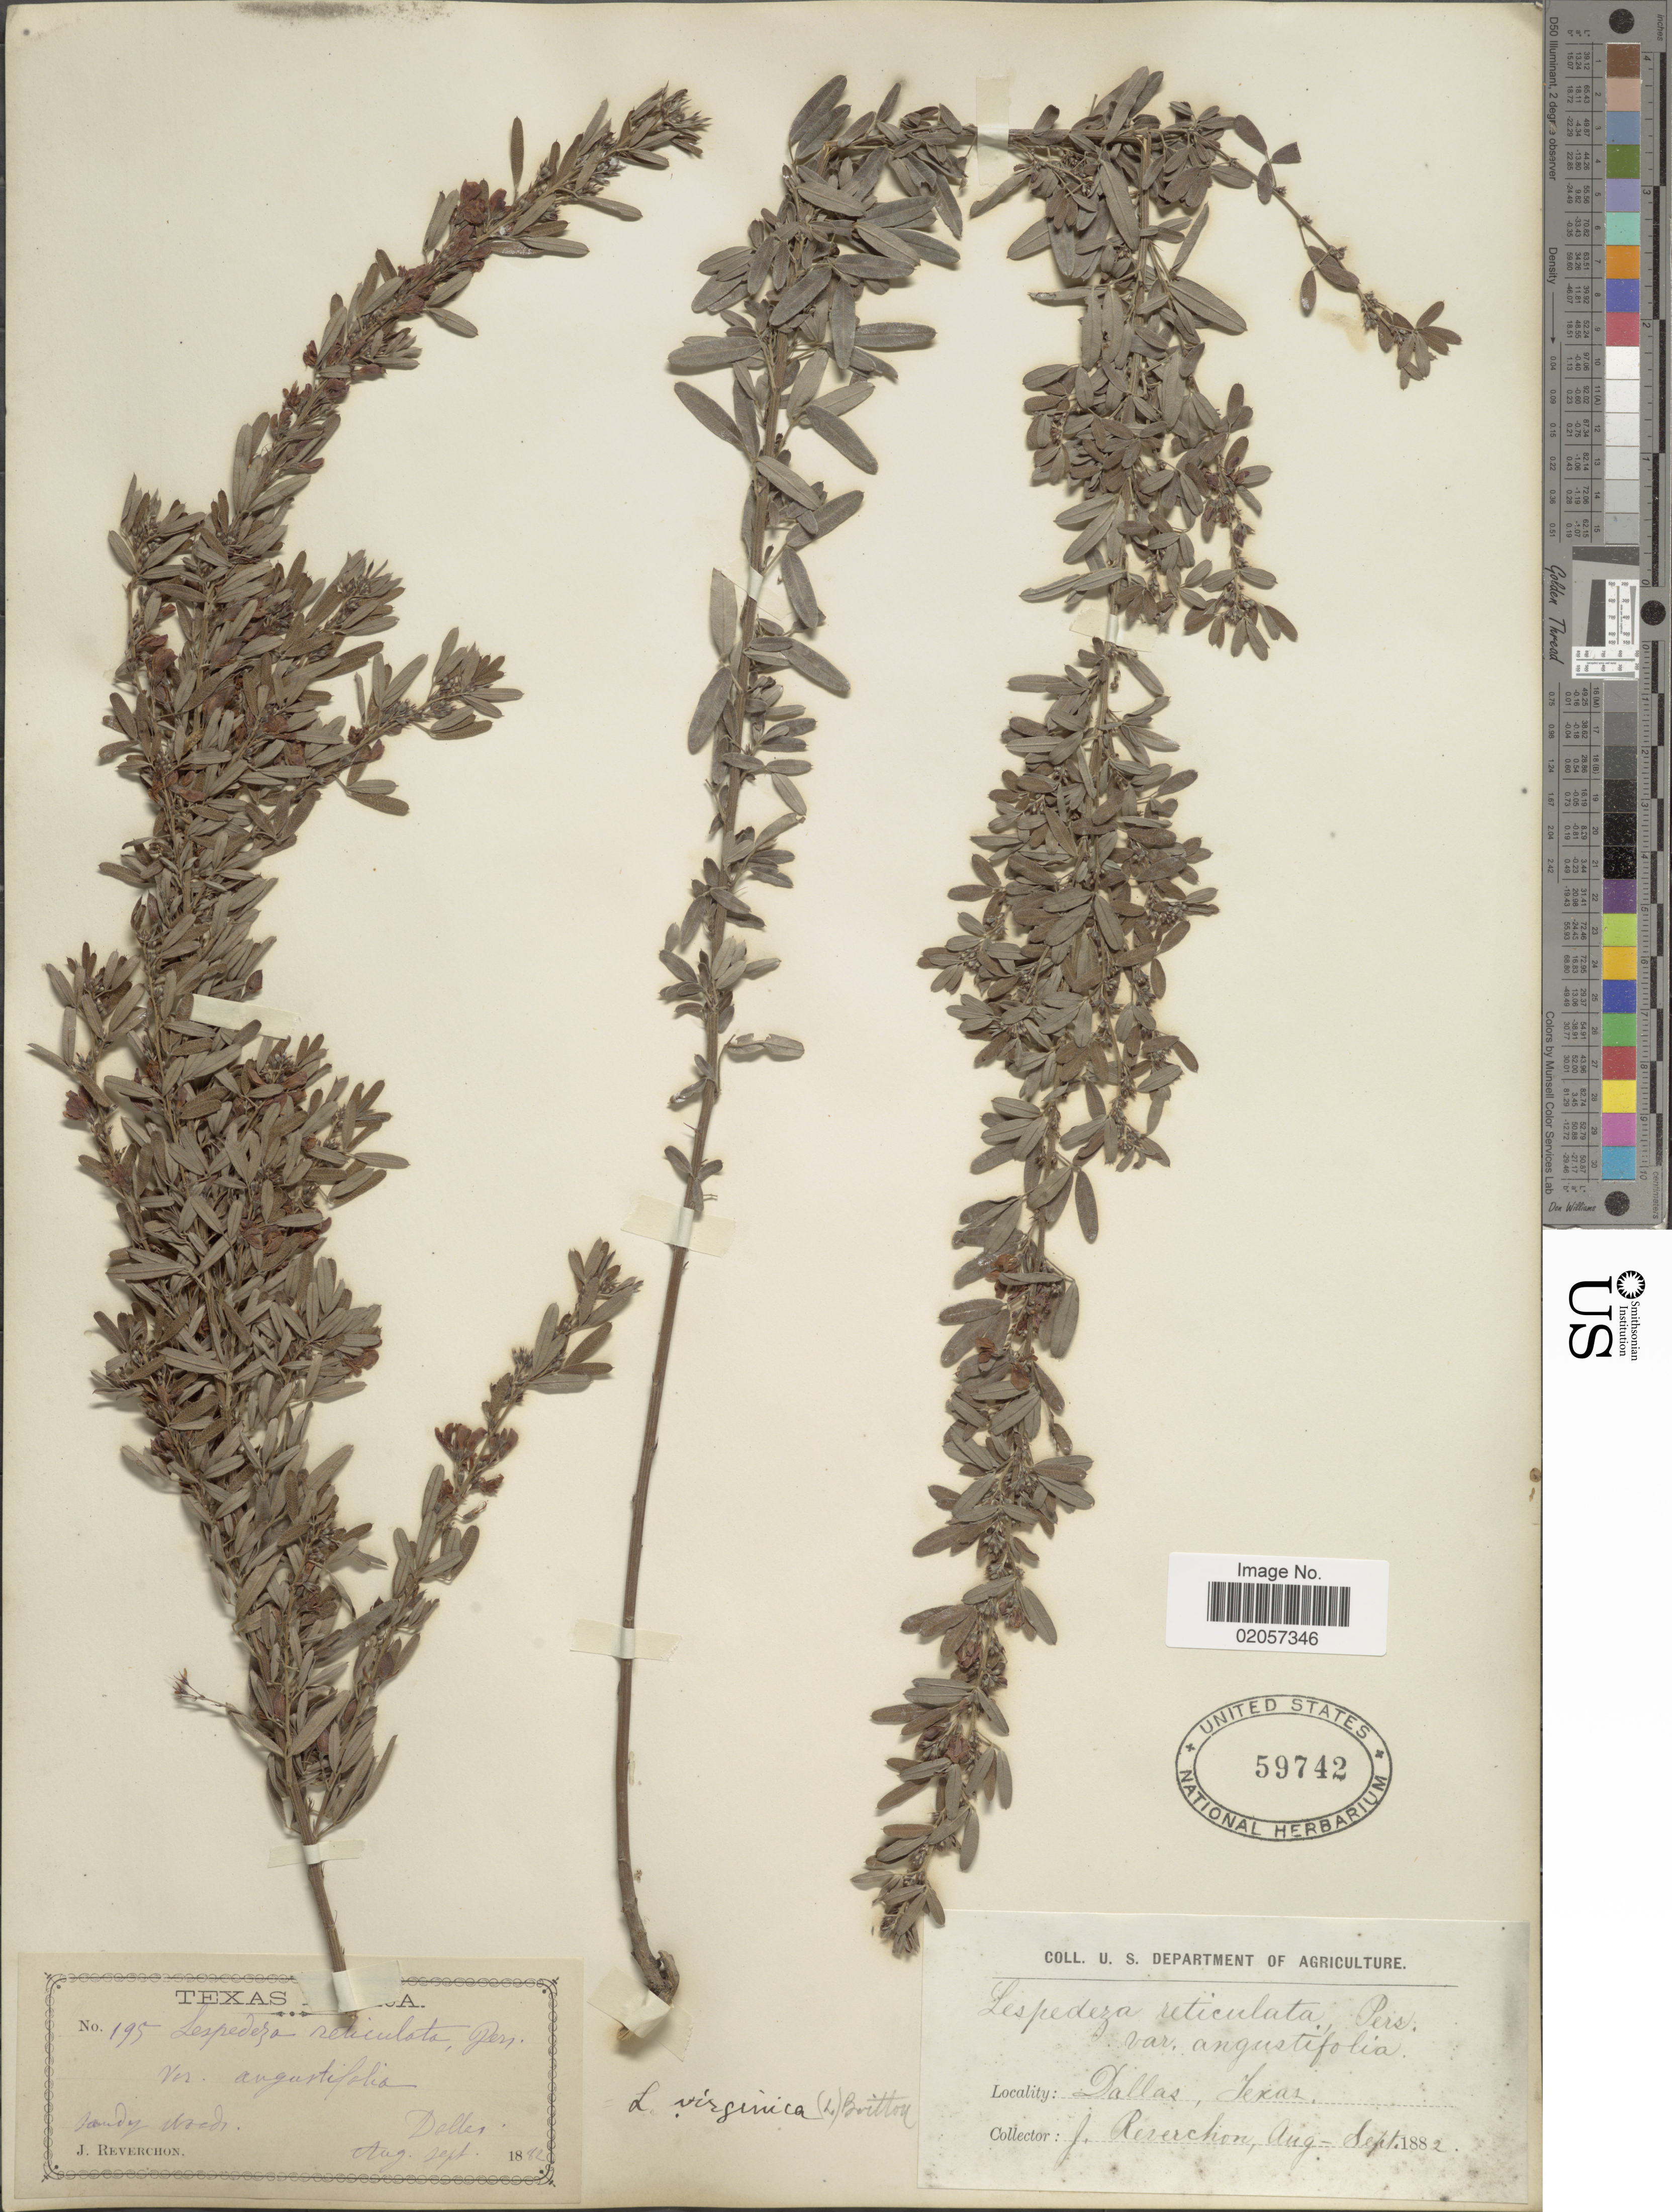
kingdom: Plantae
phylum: Tracheophyta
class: Magnoliopsida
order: Fabales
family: Fabaceae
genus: Lespedeza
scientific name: Lespedeza virginica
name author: (L.) Britton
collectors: J. Reverchon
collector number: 195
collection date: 1882-08/1882-09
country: United States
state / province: Texas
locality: Texas, Dallas, Texas.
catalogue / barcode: US 59742